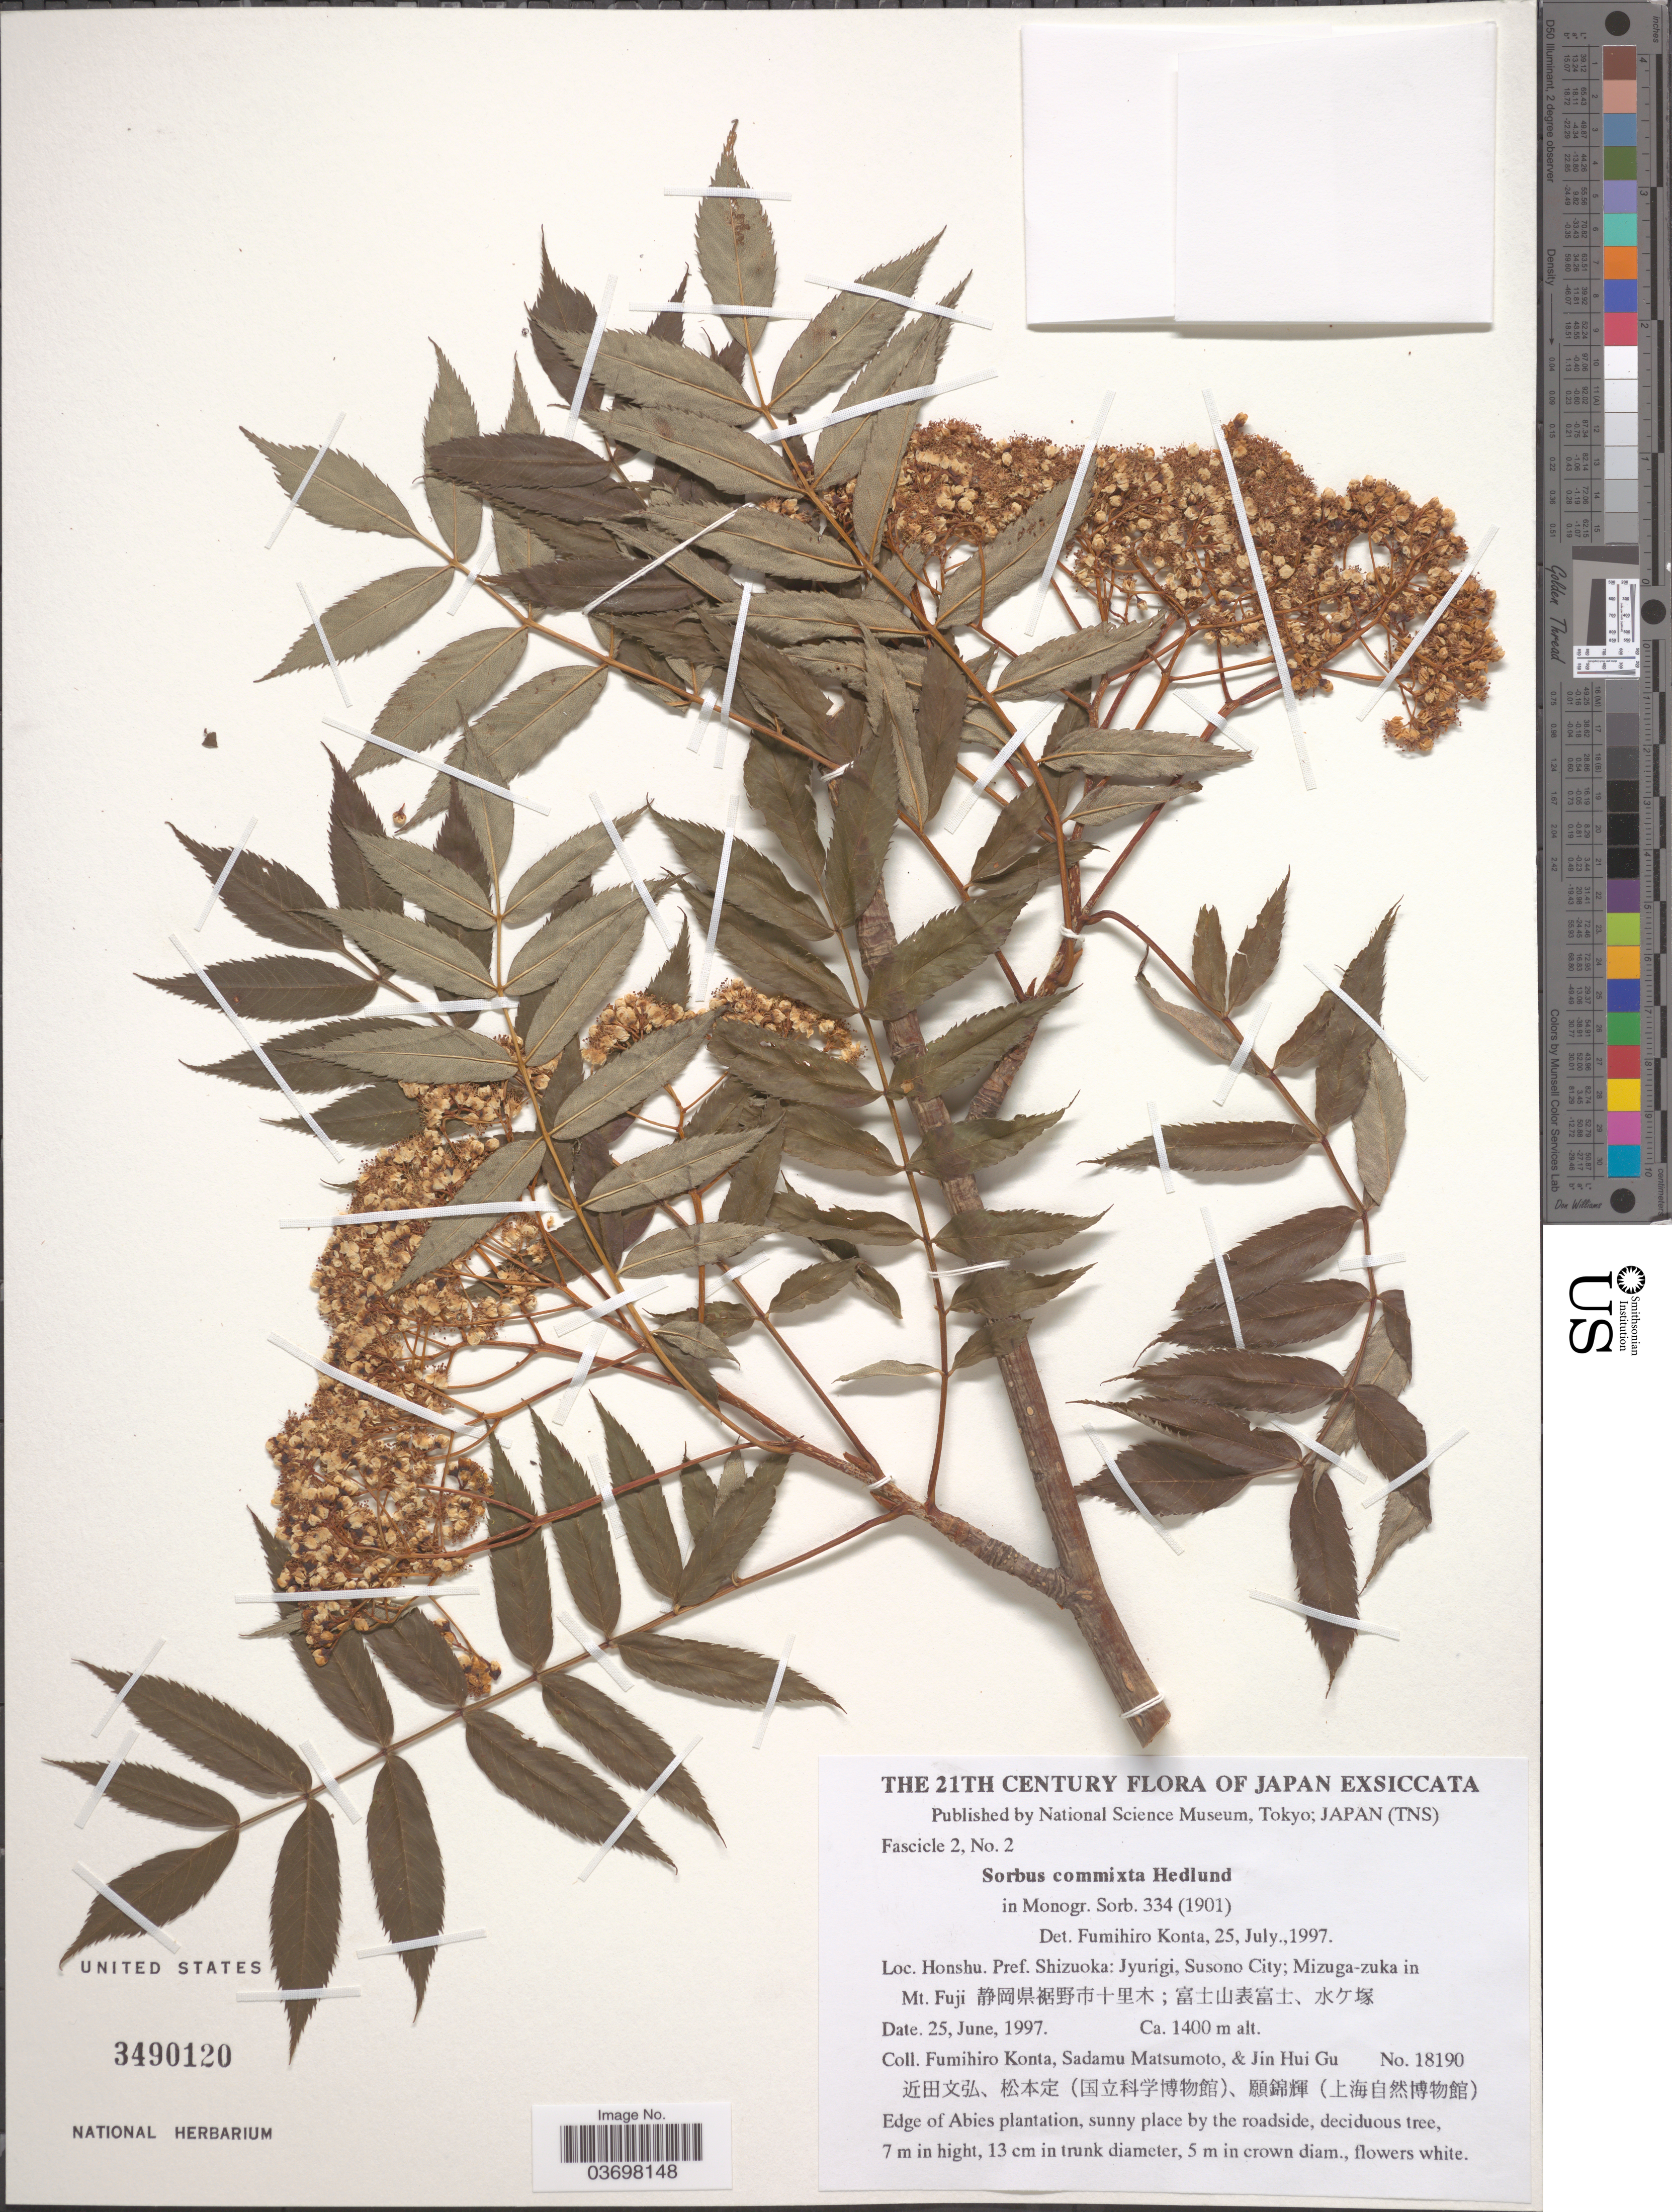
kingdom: Plantae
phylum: Tracheophyta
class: Magnoliopsida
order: Rosales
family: Rosaceae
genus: Sorbus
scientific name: Sorbus commixta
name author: Hedl.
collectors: F. Konta, S. Matsumoto & J. Gu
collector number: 18190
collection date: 1997-06-25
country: Japan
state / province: Sizuoka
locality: Honshu. Pref. Shizuoka: Jyurigi, Susono City; Mizuga-zuka in Mt. Fuji X; X.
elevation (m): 1400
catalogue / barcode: US 3490120